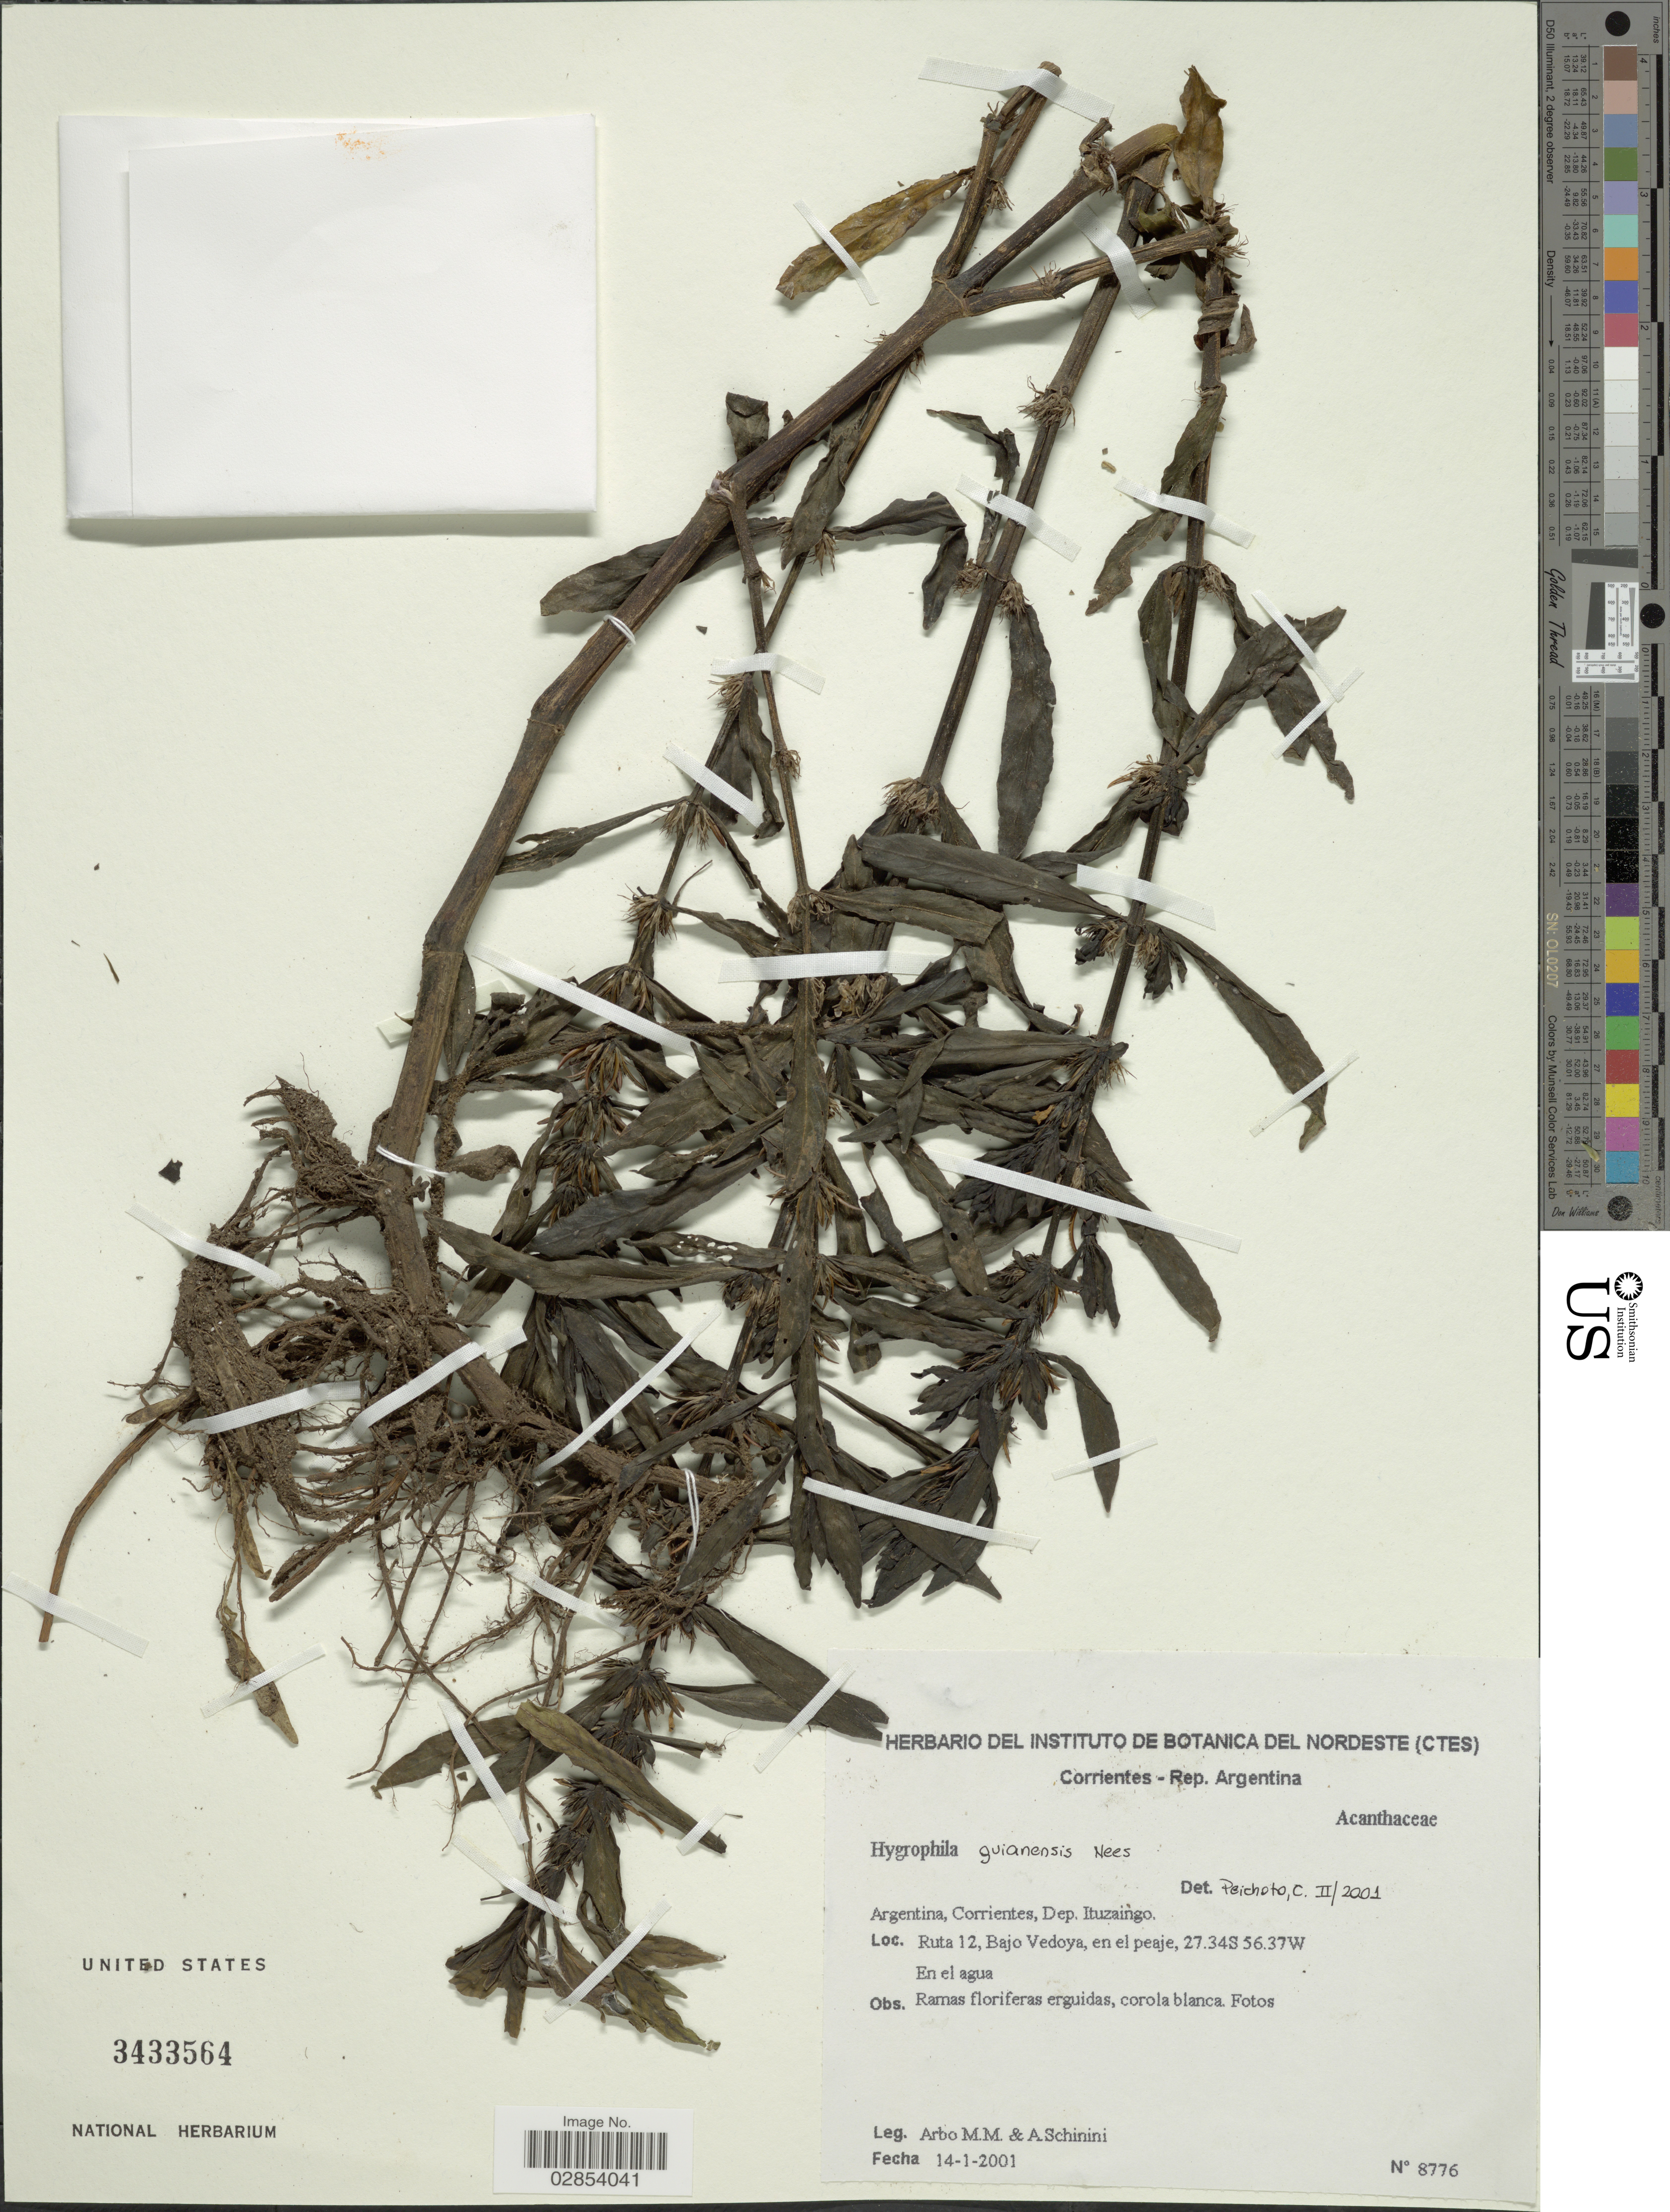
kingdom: Plantae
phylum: Tracheophyta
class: Magnoliopsida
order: Lamiales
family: Acanthaceae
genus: Hygrophila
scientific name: Hygrophila costata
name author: Nees & T. Nees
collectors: M. M. Arbo & A. Schinini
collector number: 8776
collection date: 2001-01-14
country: Argentina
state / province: Corrientes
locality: Dep. Ituzaingo, Ruta 12, Bajo Vedoya, en el peaje.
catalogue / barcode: US 3433564